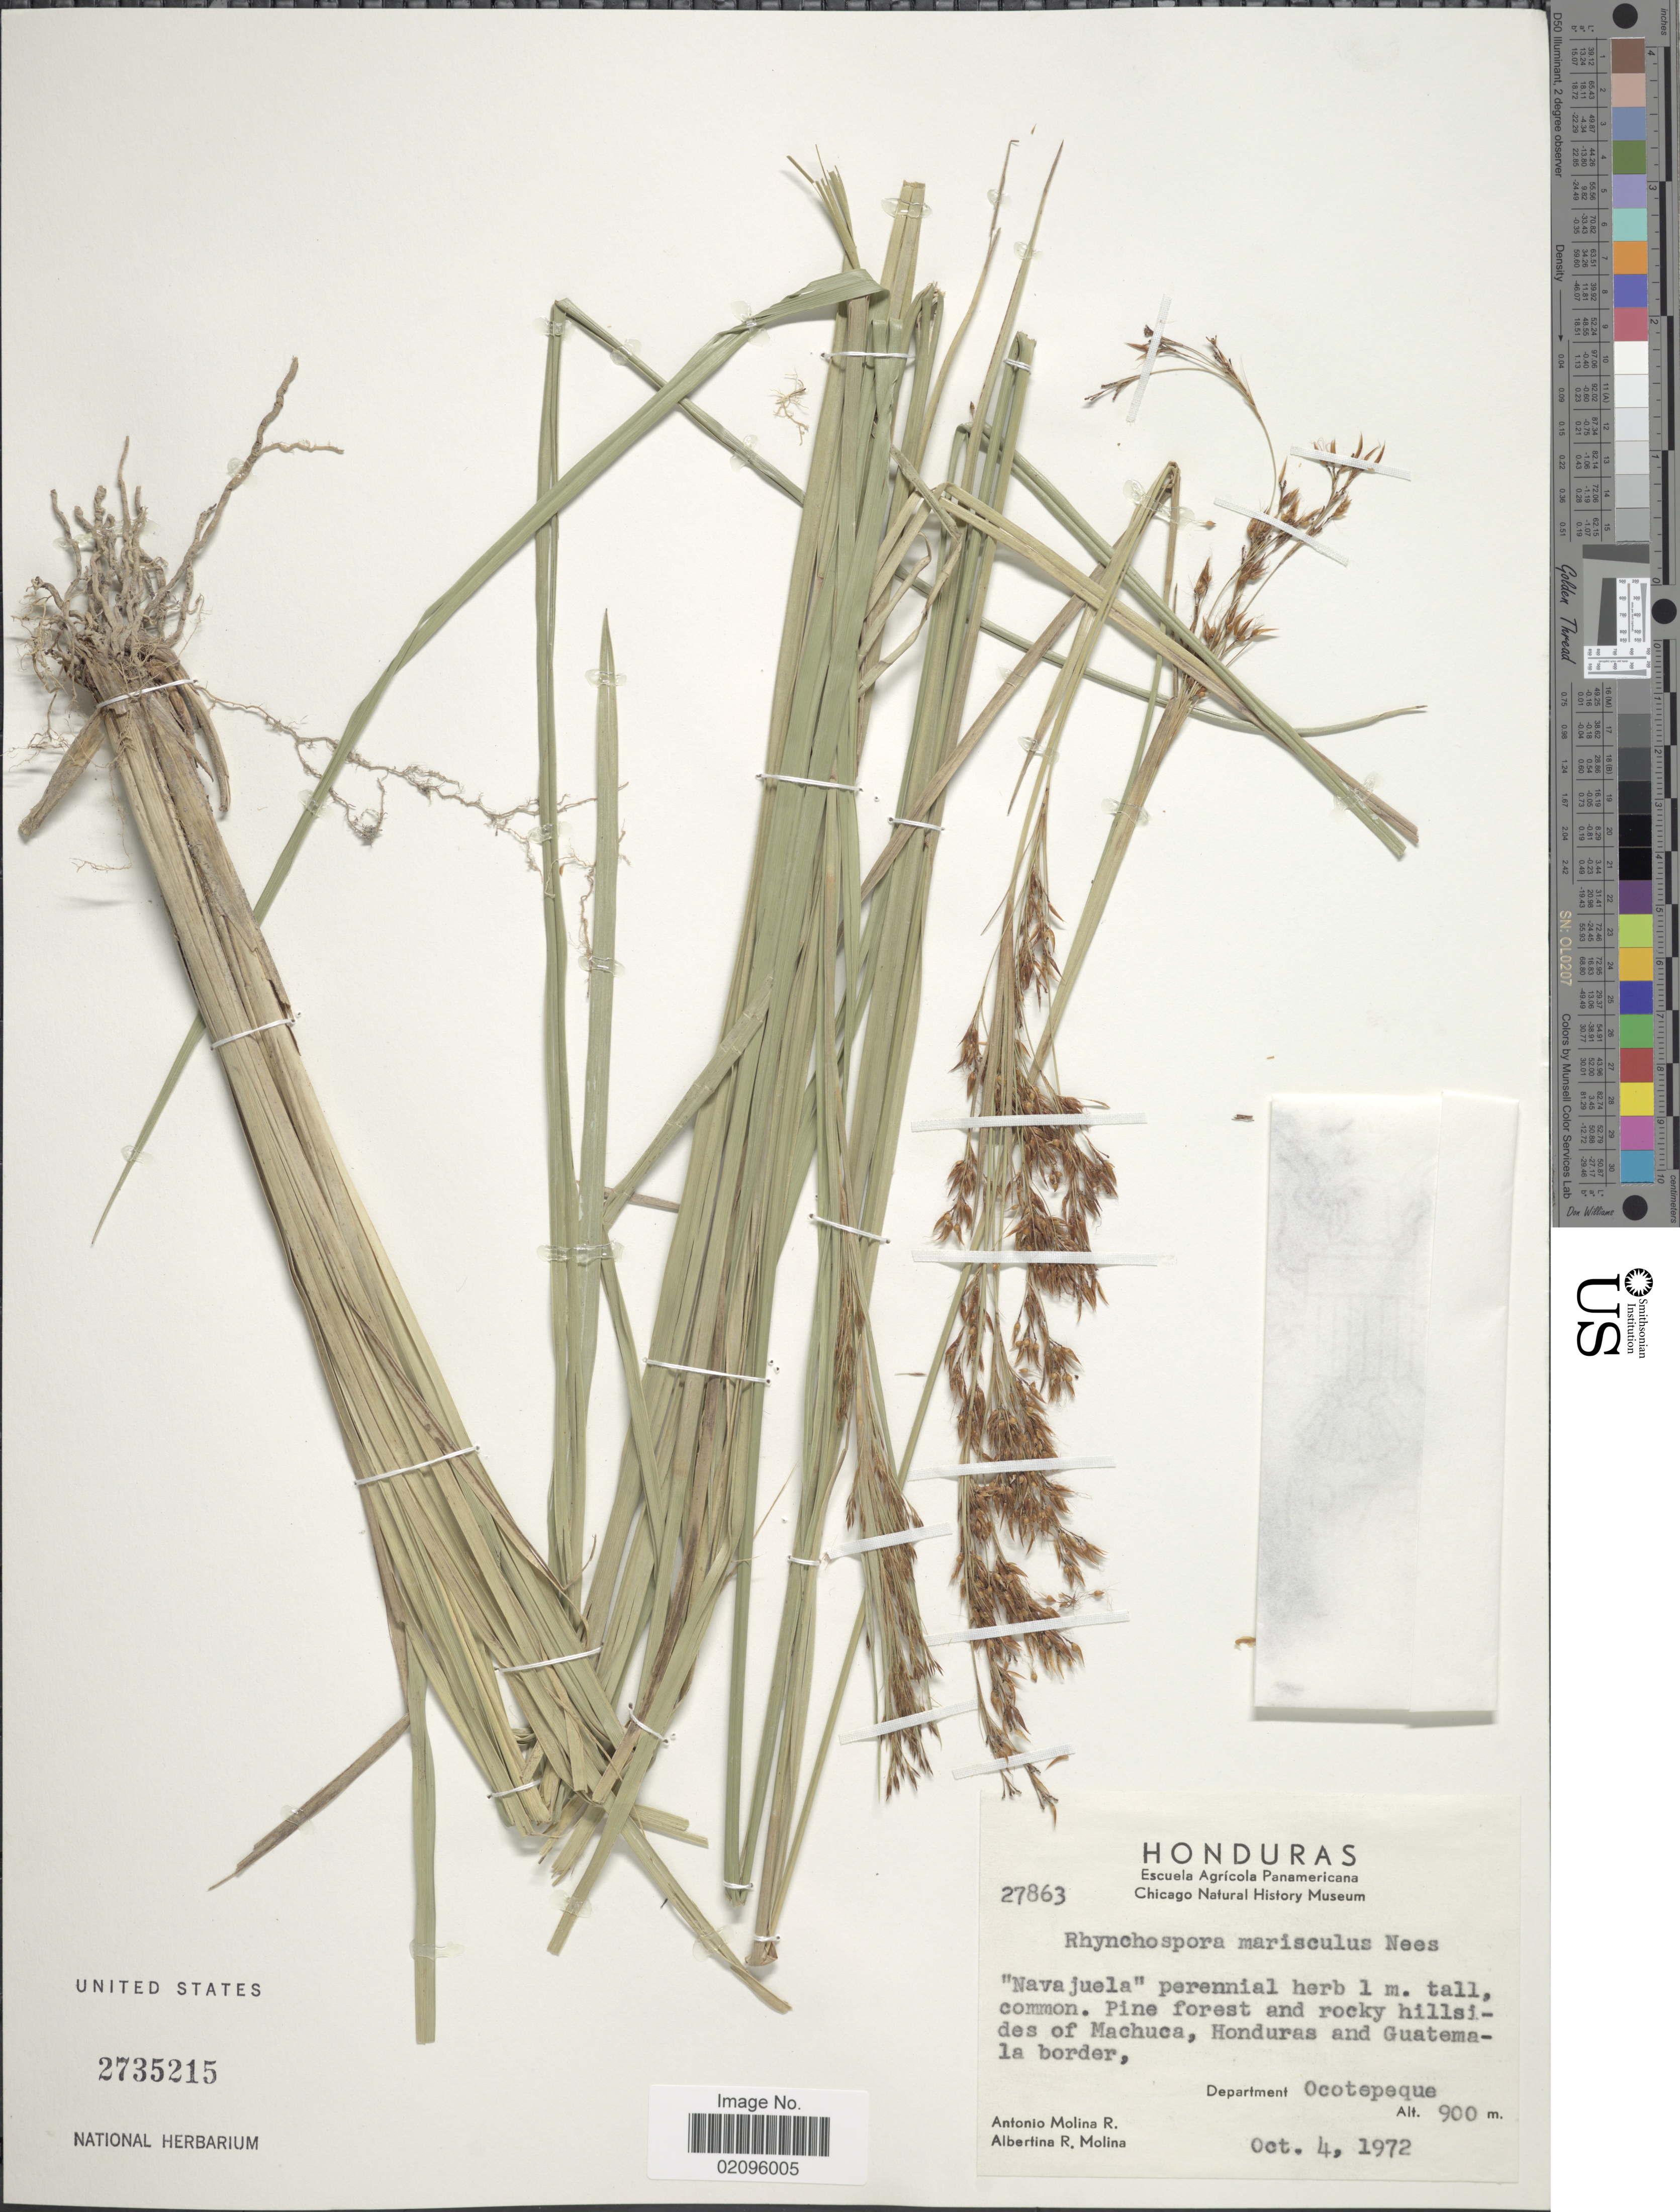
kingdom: Plantae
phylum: Tracheophyta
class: Liliopsida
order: Poales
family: Cyperaceae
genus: Rhynchospora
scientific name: Rhynchospora marisculus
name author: Lindl. & Nees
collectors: A. Molina R. & A. R. Molina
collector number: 27863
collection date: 1972-10-04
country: Honduras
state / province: Ocotepeque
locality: Rocky hillsides of Machuca, Honduras and Guatemala border.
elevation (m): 900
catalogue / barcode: US 2735215